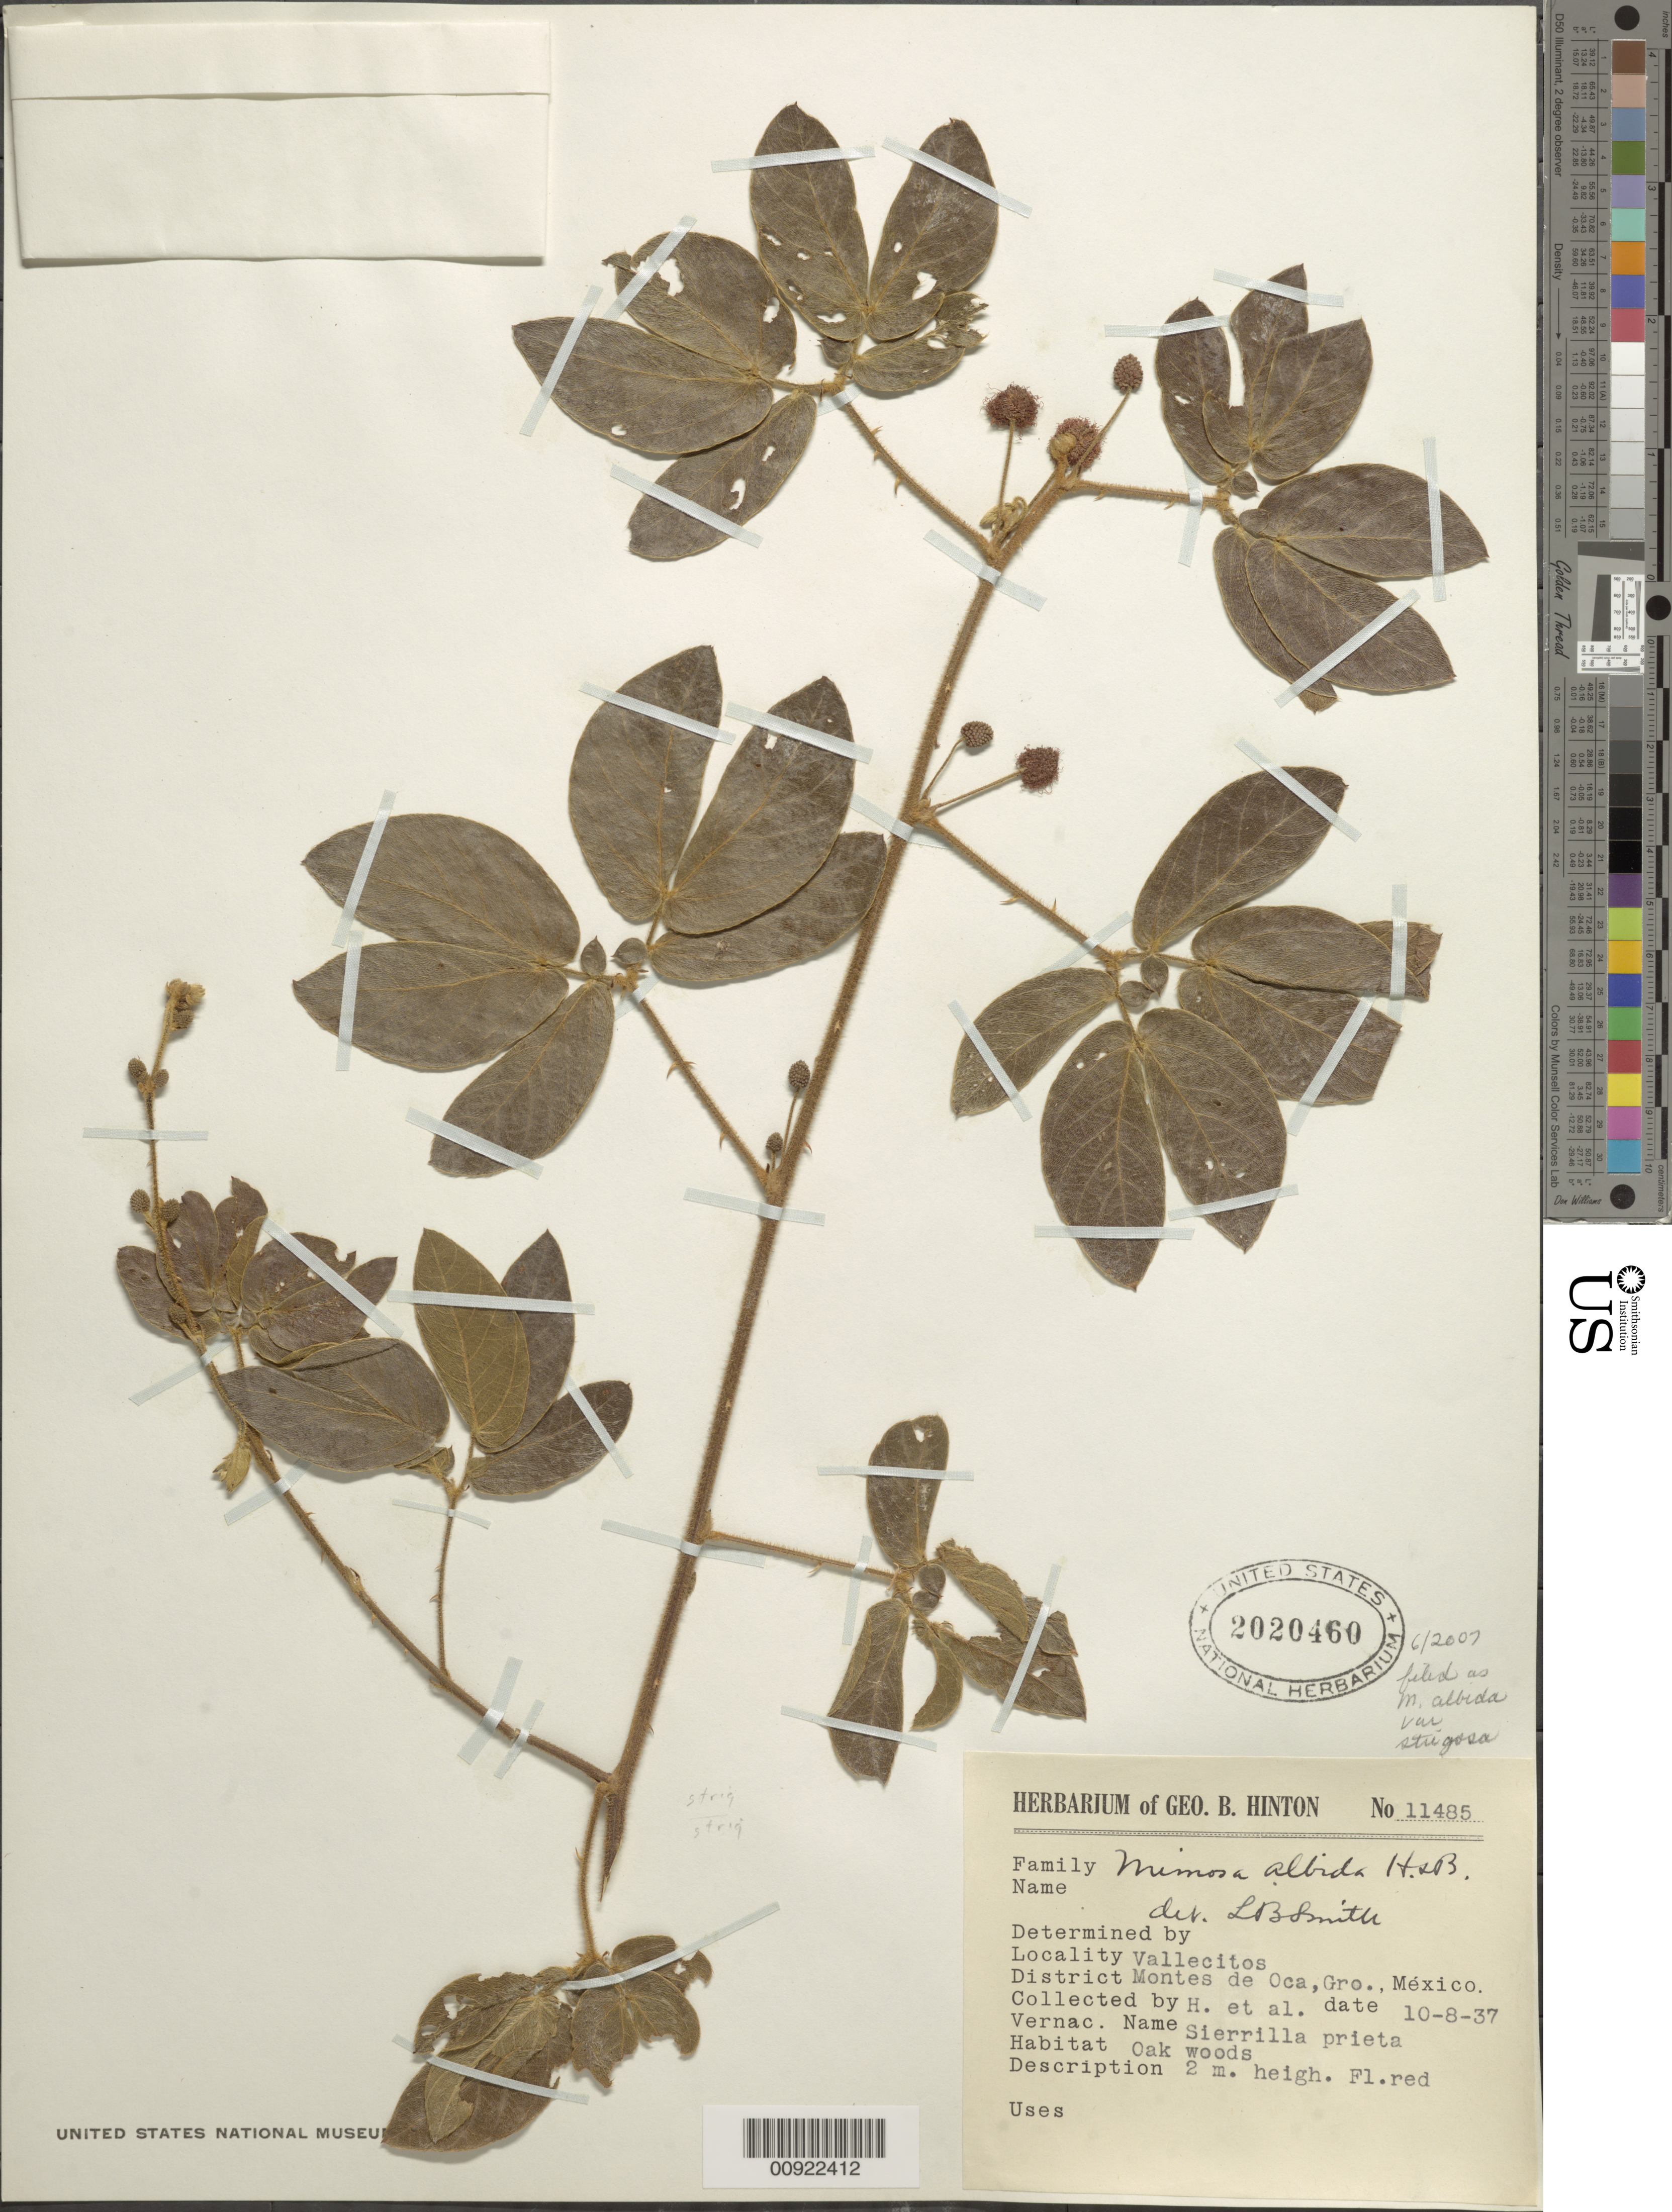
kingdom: Plantae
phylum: Tracheophyta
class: Magnoliopsida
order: Fabales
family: Fabaceae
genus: Mimosa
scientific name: Mimosa albida var. strigosa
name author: (Willd.) B.L. Rob.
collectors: G. B. Hinton & et al.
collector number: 11485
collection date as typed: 08 Oct 1937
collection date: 1937-10-08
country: Mexico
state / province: Guerrero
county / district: Montes de Oca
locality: Vallecitos, District Montes de Oca, Guerrero.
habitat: Oak woods.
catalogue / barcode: US 2020460